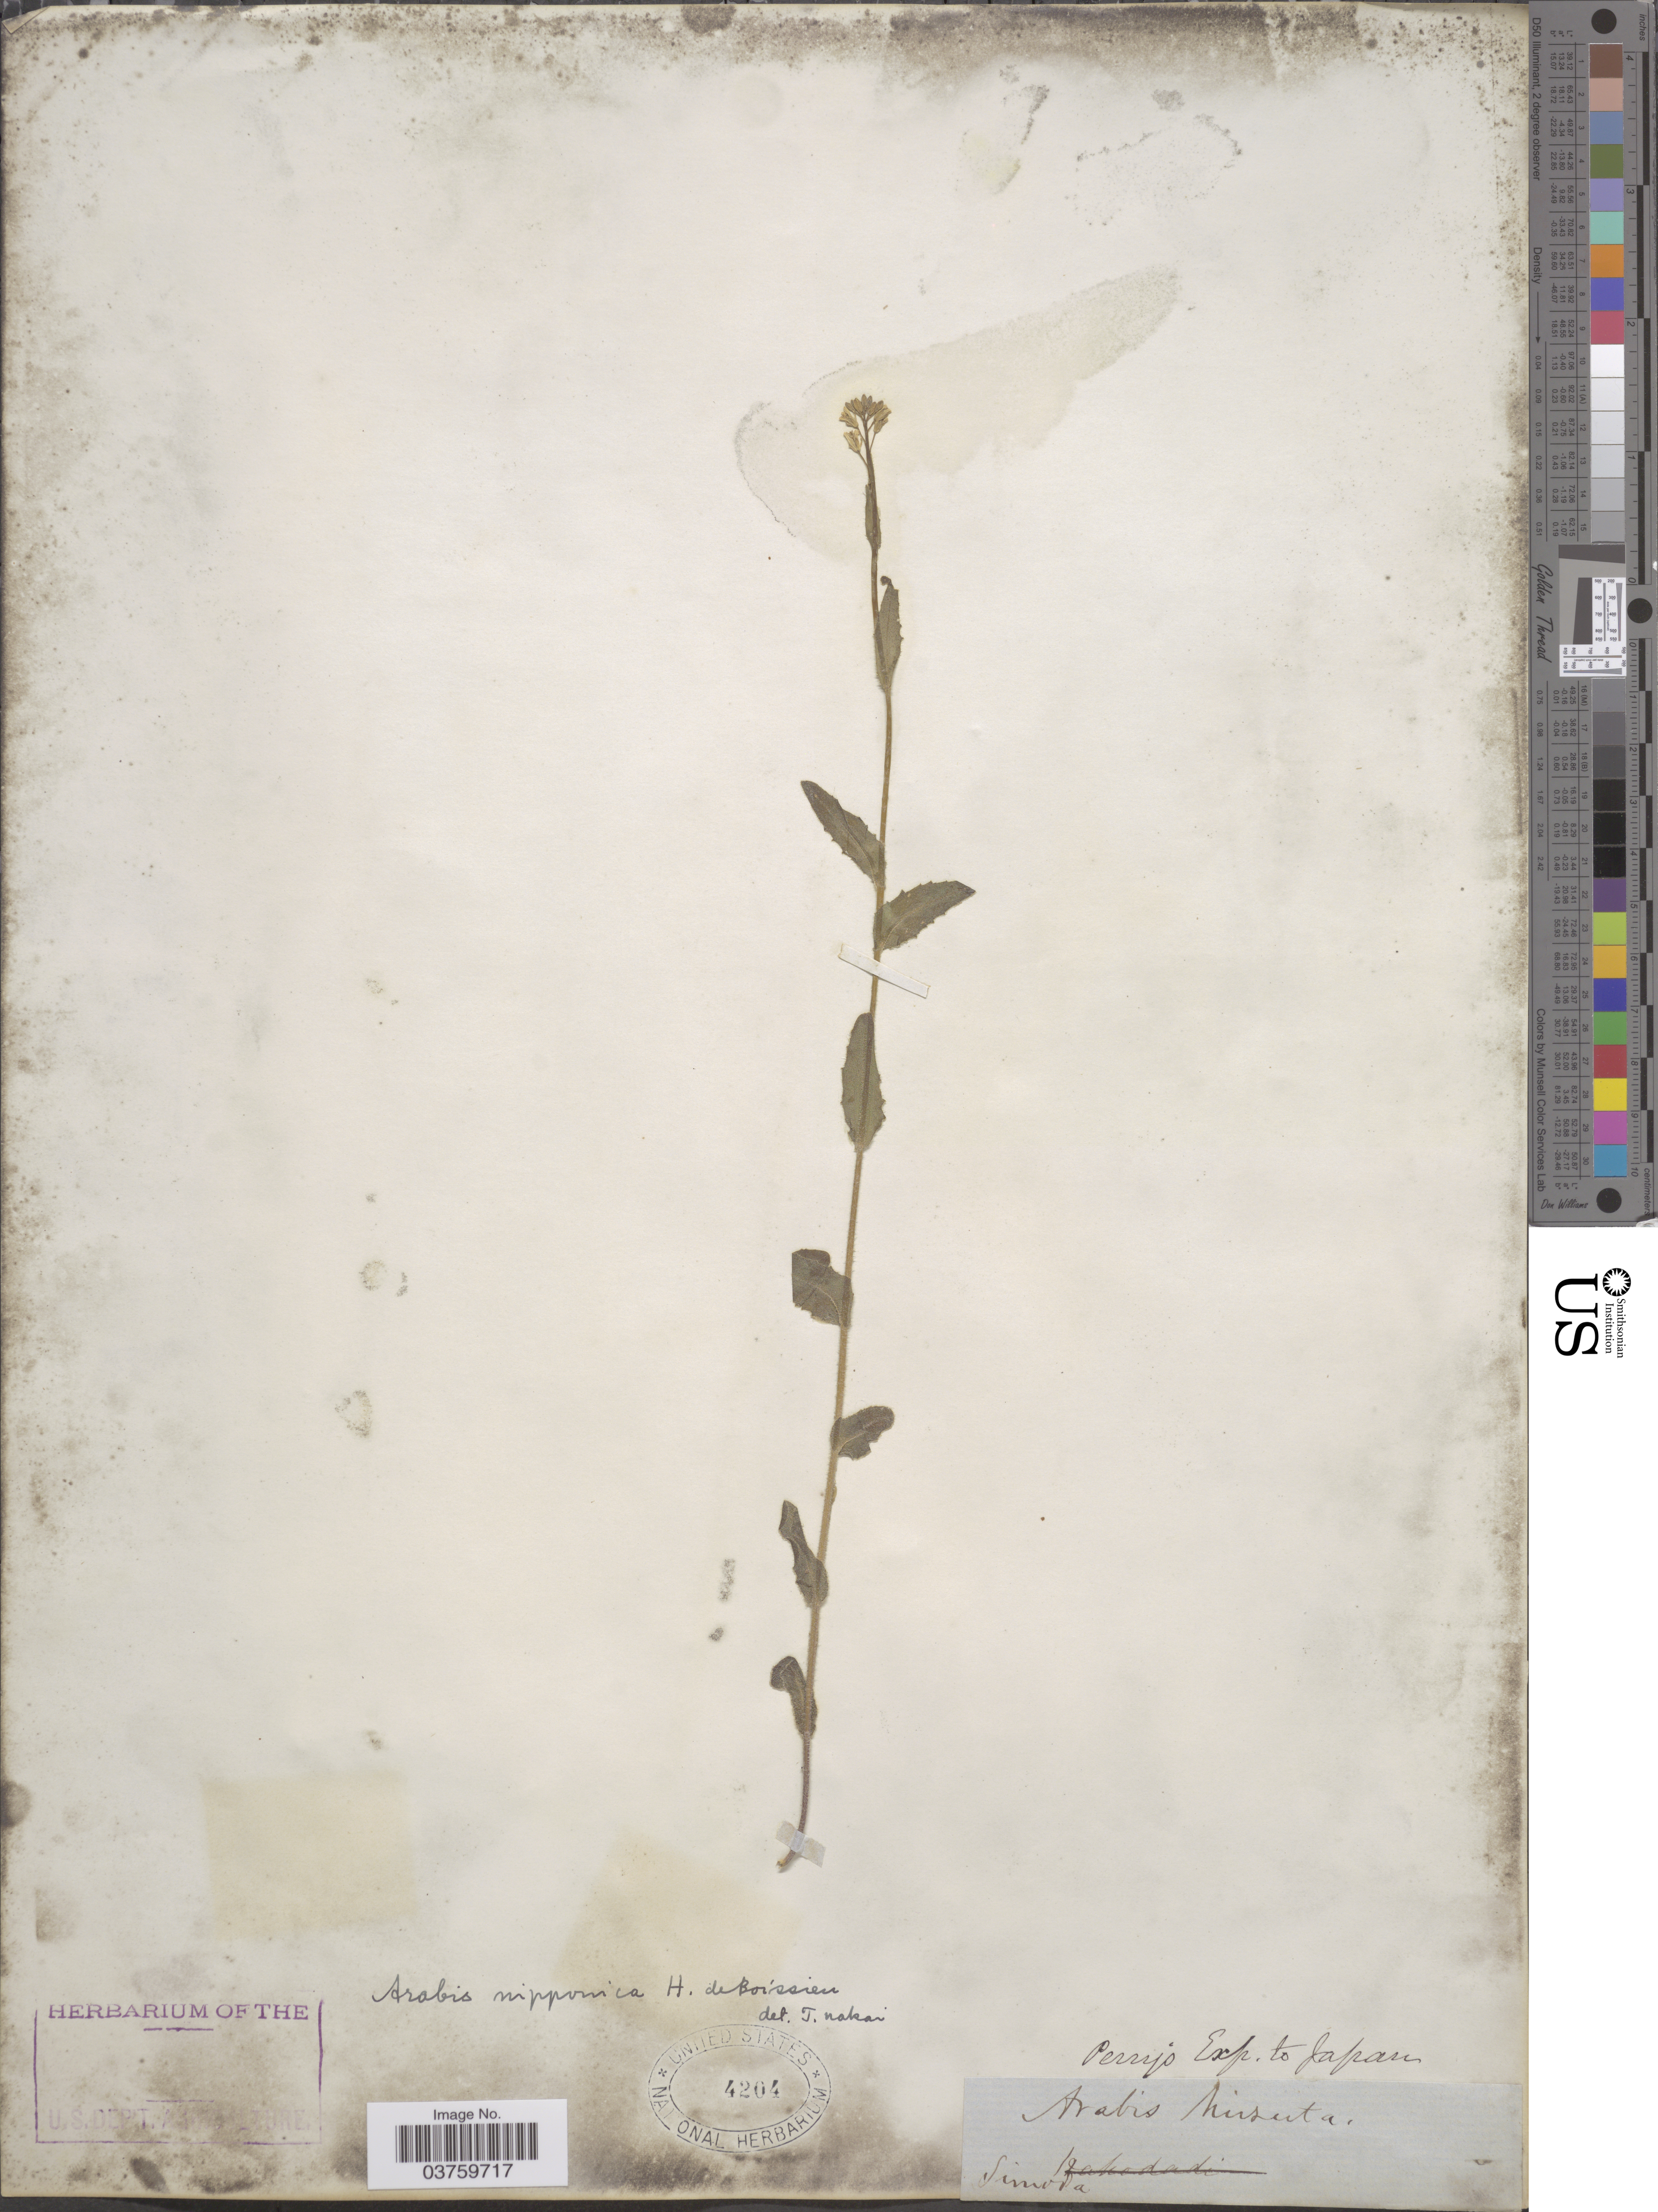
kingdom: Plantae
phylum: Tracheophyta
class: Magnoliopsida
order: Brassicales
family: Brassicaceae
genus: Arabis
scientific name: Arabis nipponica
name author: (Franch. & Sav.) H. Boissieu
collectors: -- Perry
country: Japan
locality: Simoda.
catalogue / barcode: US 4204